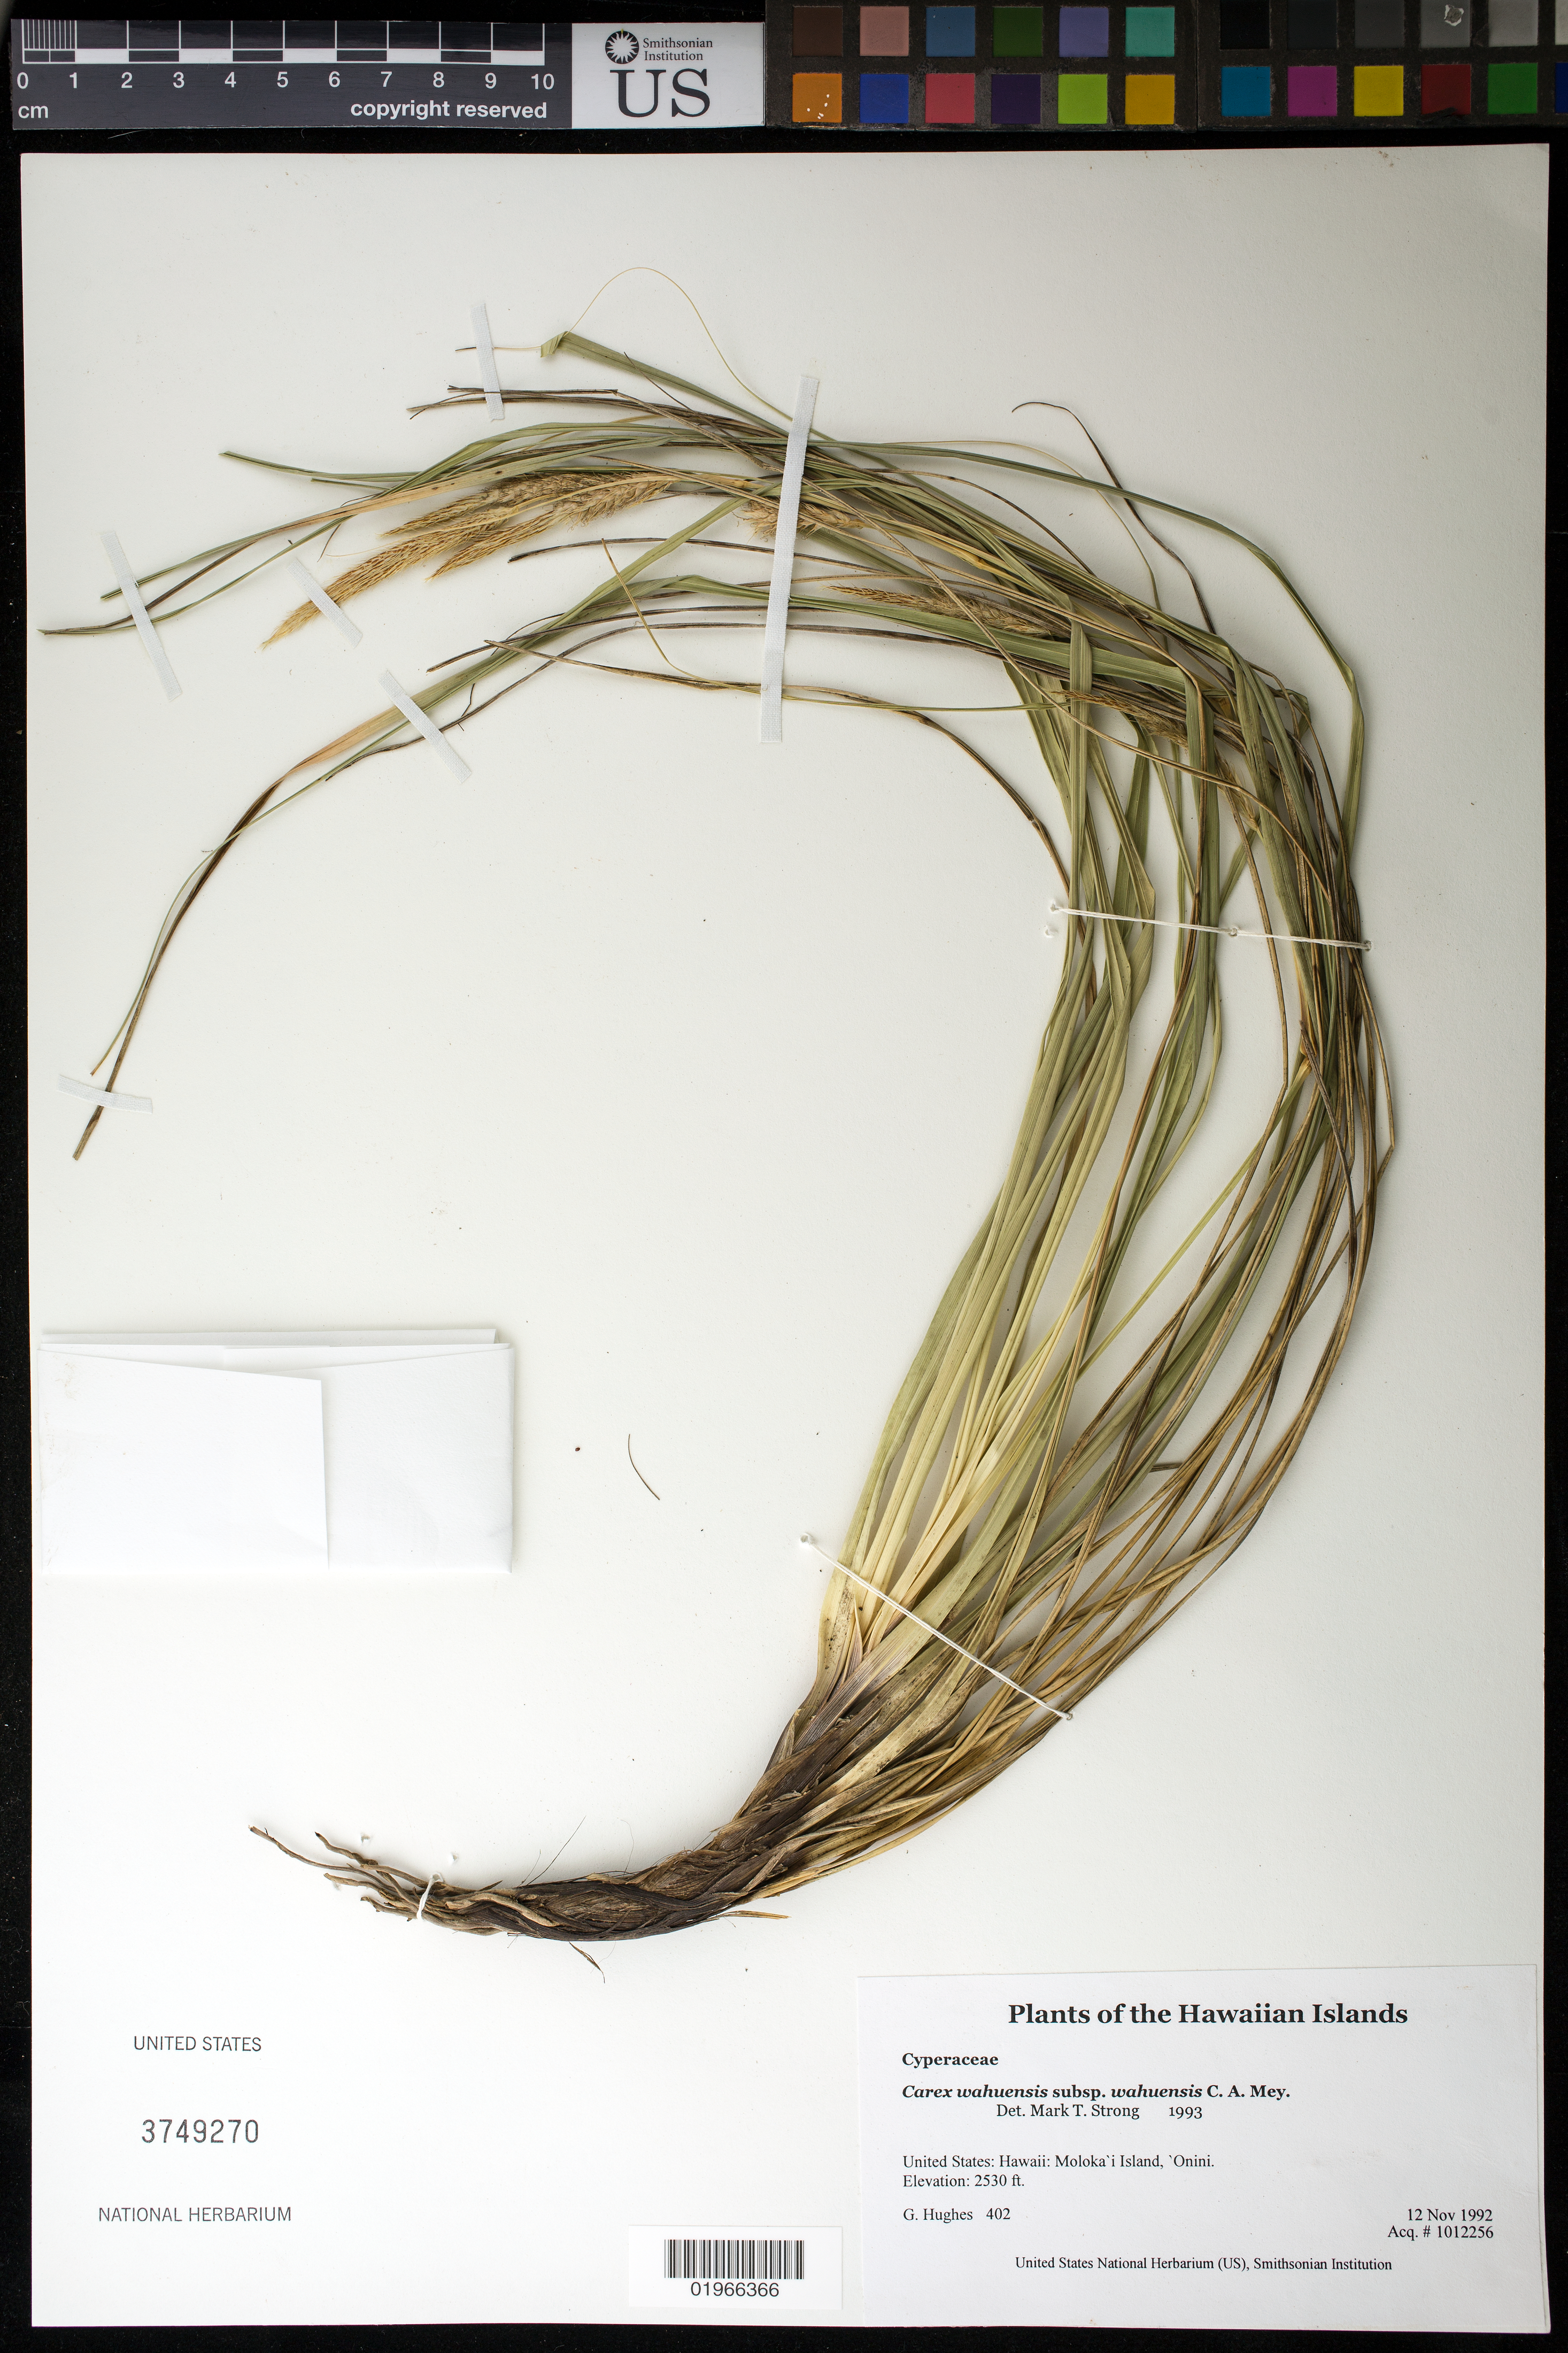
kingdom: Plantae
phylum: Tracheophyta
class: Liliopsida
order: Poales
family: Cyperaceae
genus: Carex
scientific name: Carex wahuensis subsp. wahuensis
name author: C.A. Mey.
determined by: Strong, M. T., (US), Smithsonian Institution - National Museum of Natural History (UNITED STATES)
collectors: G. Hughes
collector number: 402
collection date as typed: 11-12-92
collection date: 1992-11-12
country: United States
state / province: Hawaii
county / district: Maui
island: Moloka'i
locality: Onini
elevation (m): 771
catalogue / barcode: US 3749270